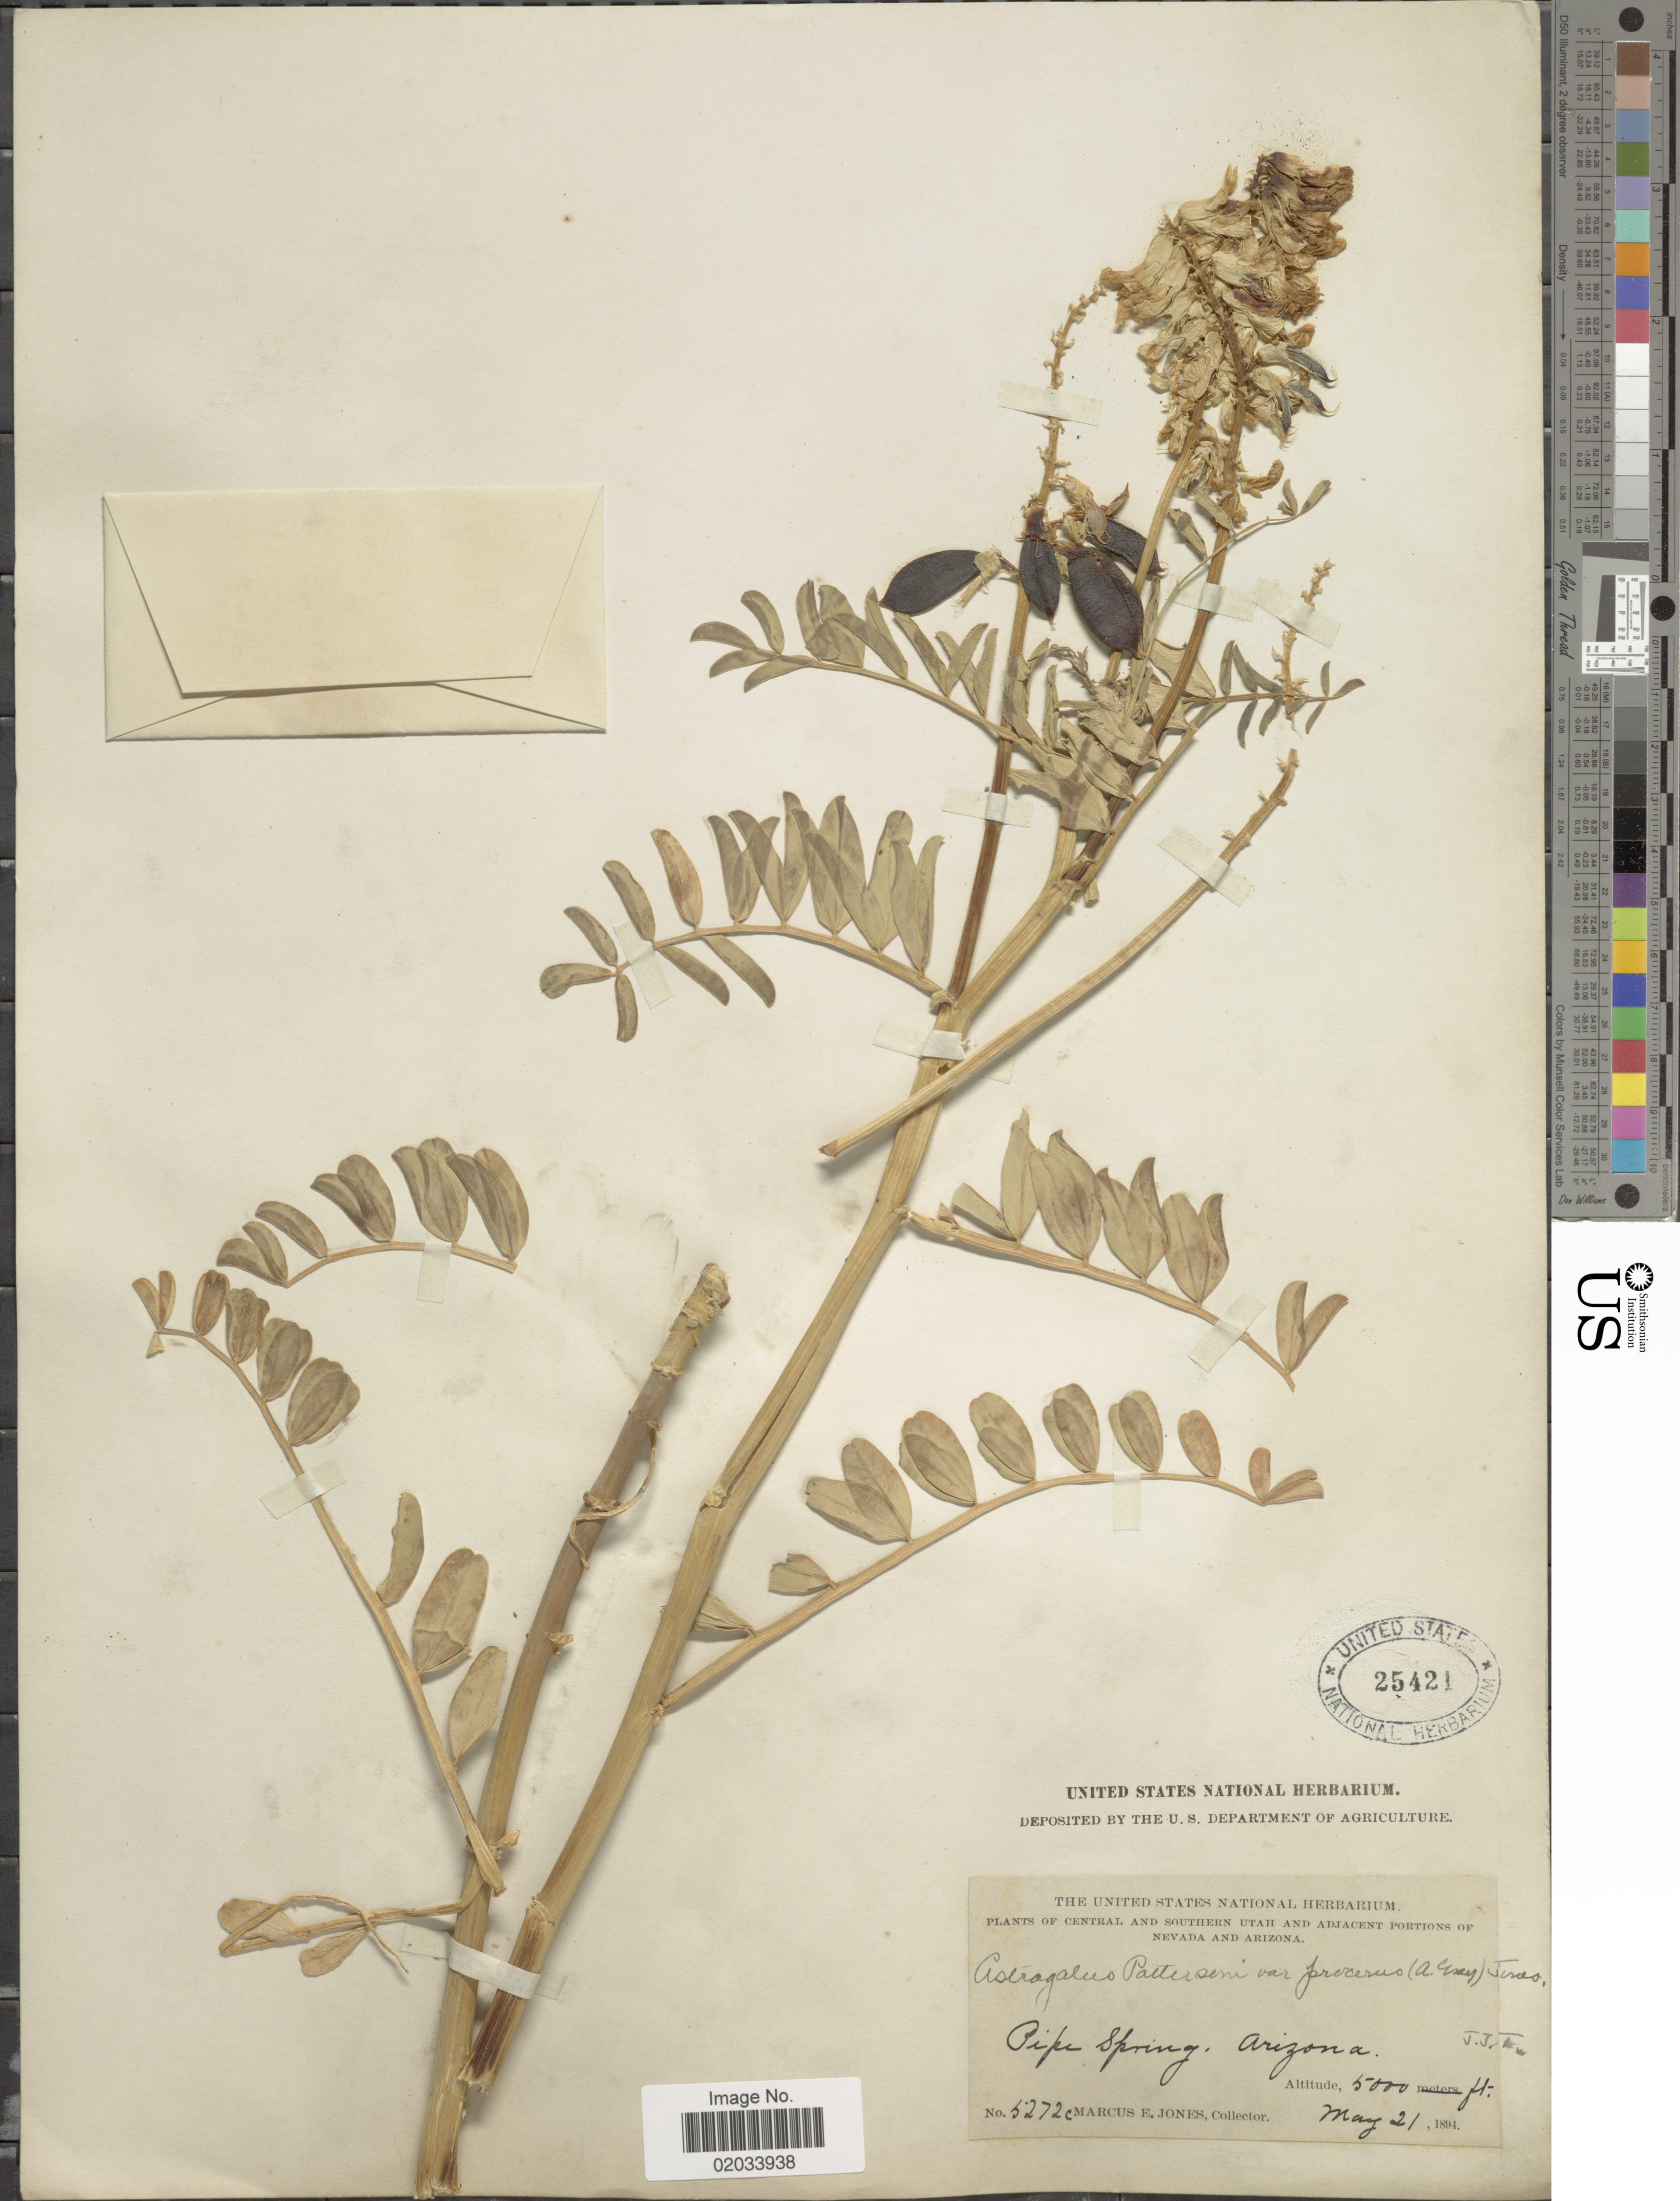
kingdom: Plantae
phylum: Tracheophyta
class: Magnoliopsida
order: Fabales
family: Fabaceae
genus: Astragalus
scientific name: Astragalus praelongus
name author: E. Sheld.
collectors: M. E. Jones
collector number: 5272c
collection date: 1894-05-21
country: United States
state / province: Arizona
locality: Pipe Spring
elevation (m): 1524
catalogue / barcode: US 25421